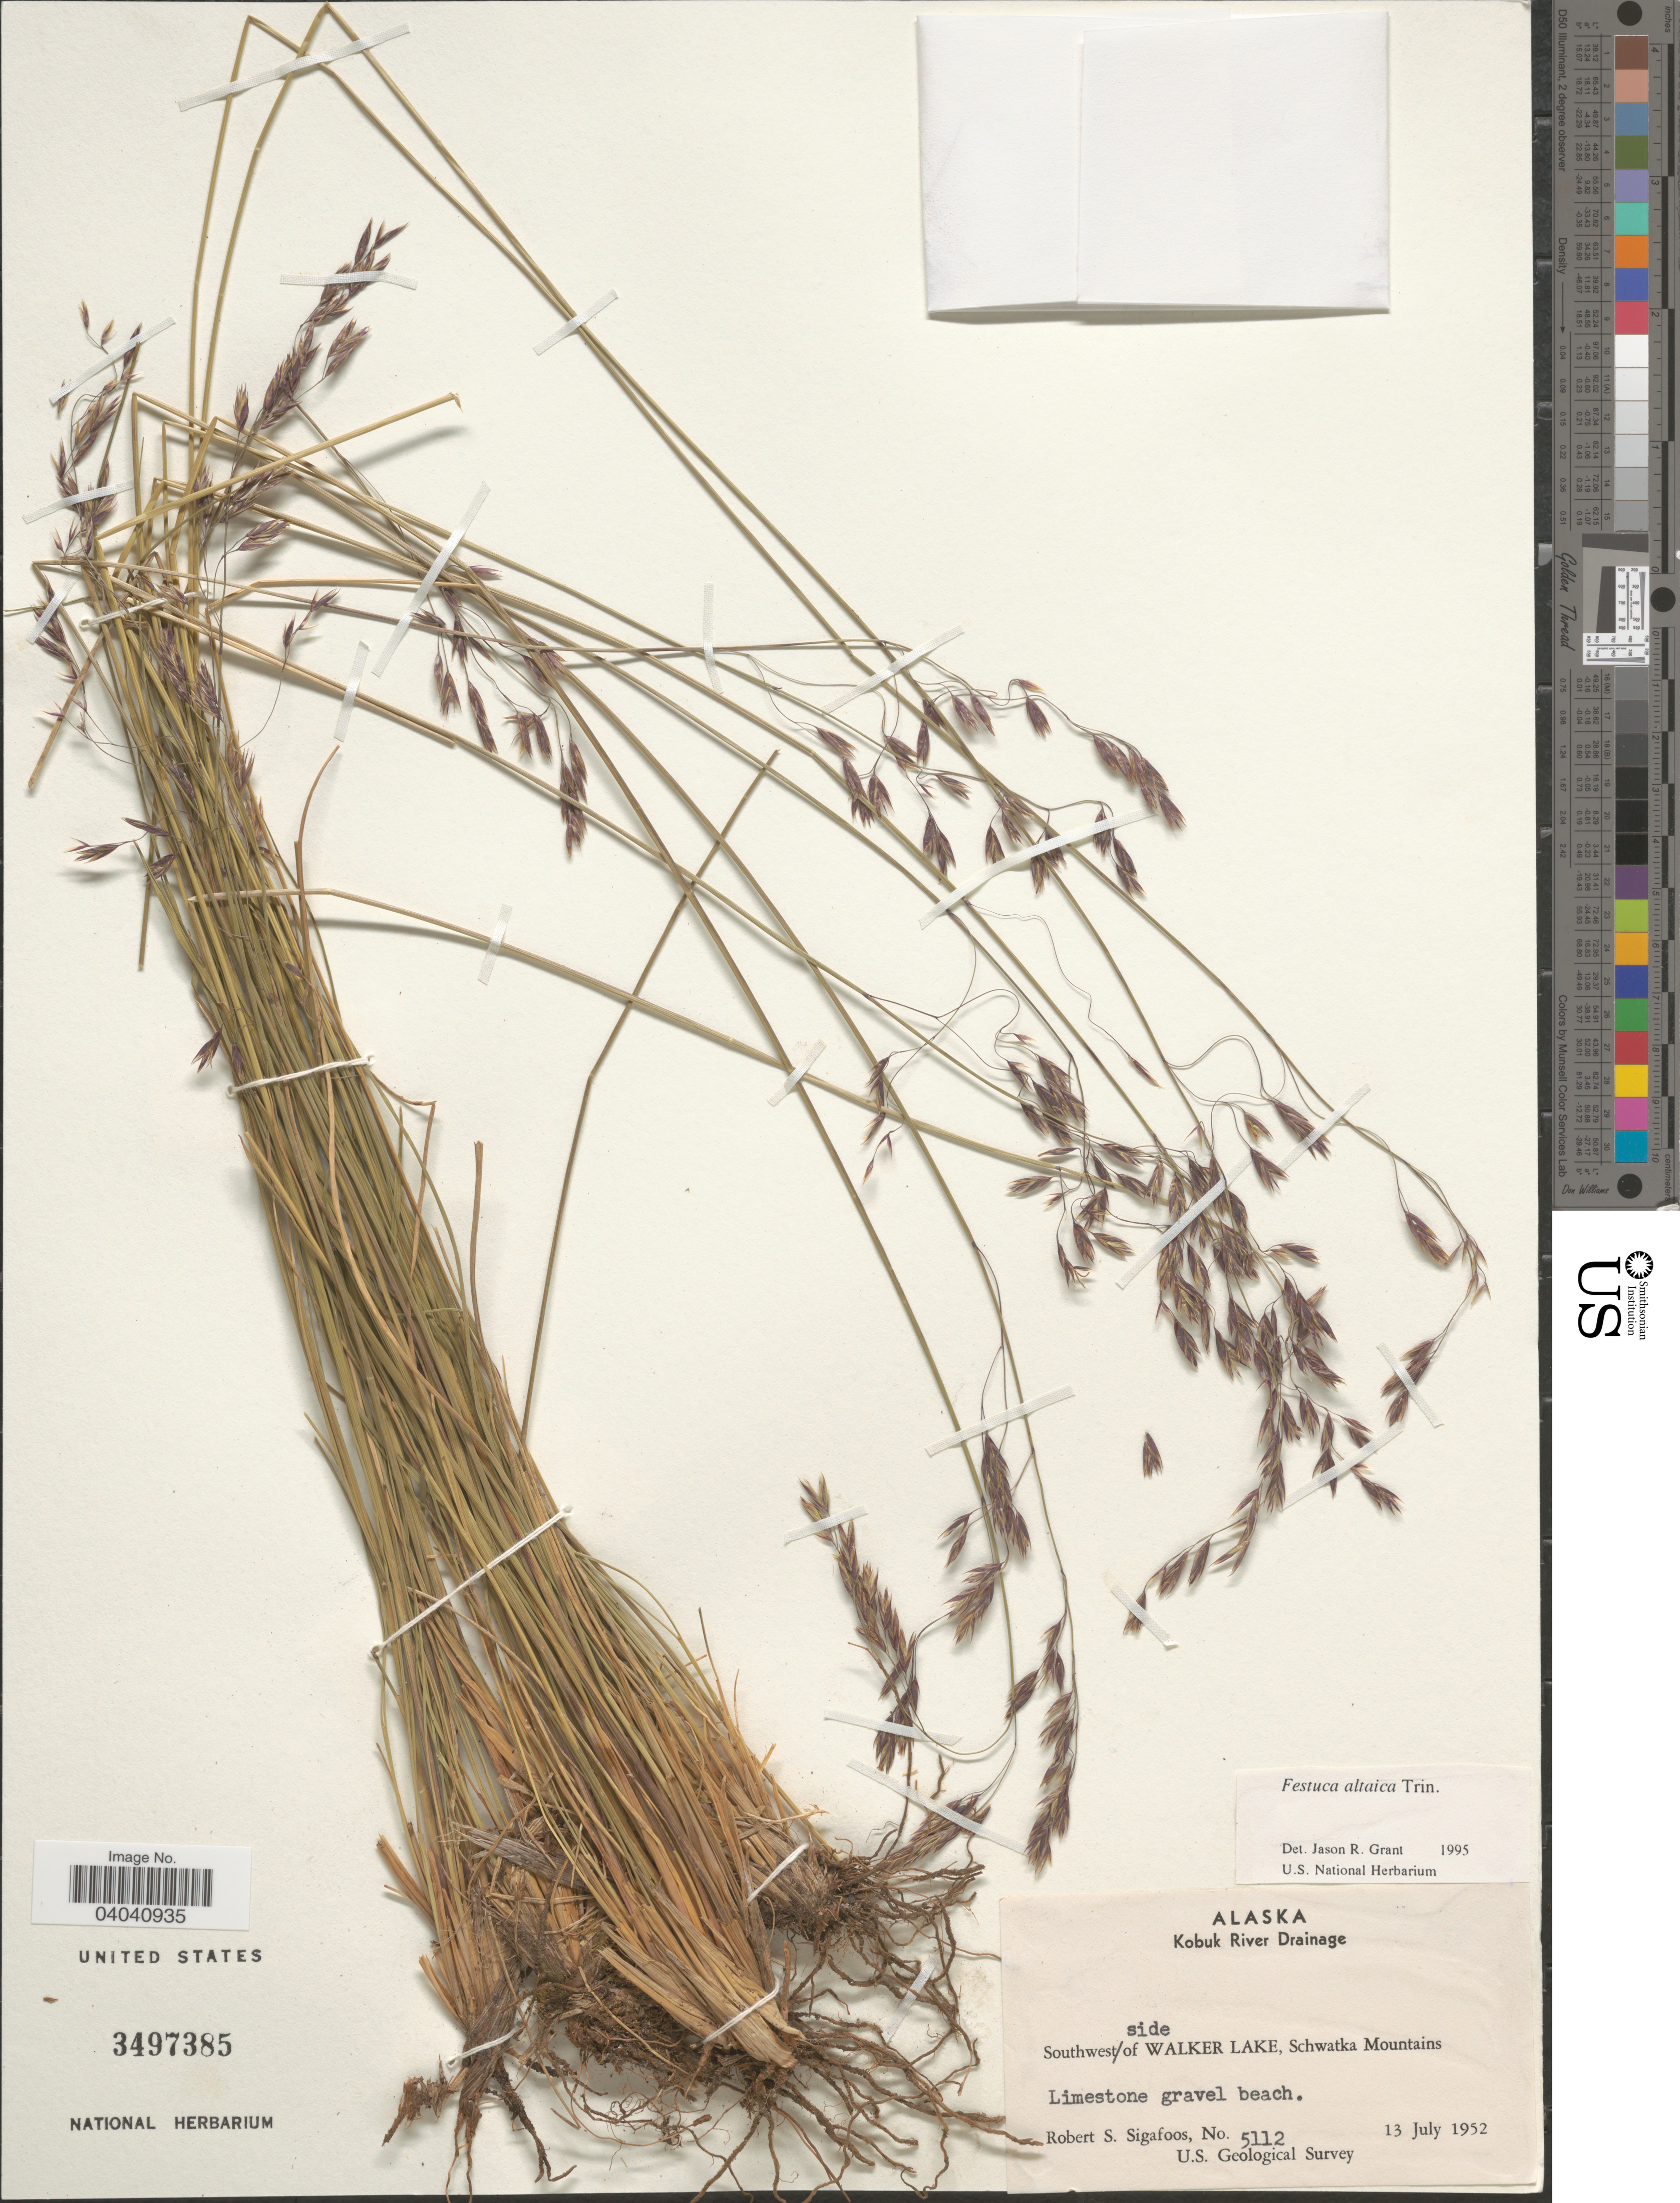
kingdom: Plantae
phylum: Tracheophyta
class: Liliopsida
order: Poales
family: Poaceae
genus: Festuca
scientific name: Festuca altaica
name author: Trin.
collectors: R. Sigafoos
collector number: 5112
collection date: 1952-07-13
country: United States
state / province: Alaska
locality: Kobuk River Drainage. Southwest side of Walker Lake, Schwatka Mountains.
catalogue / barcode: US 3497385